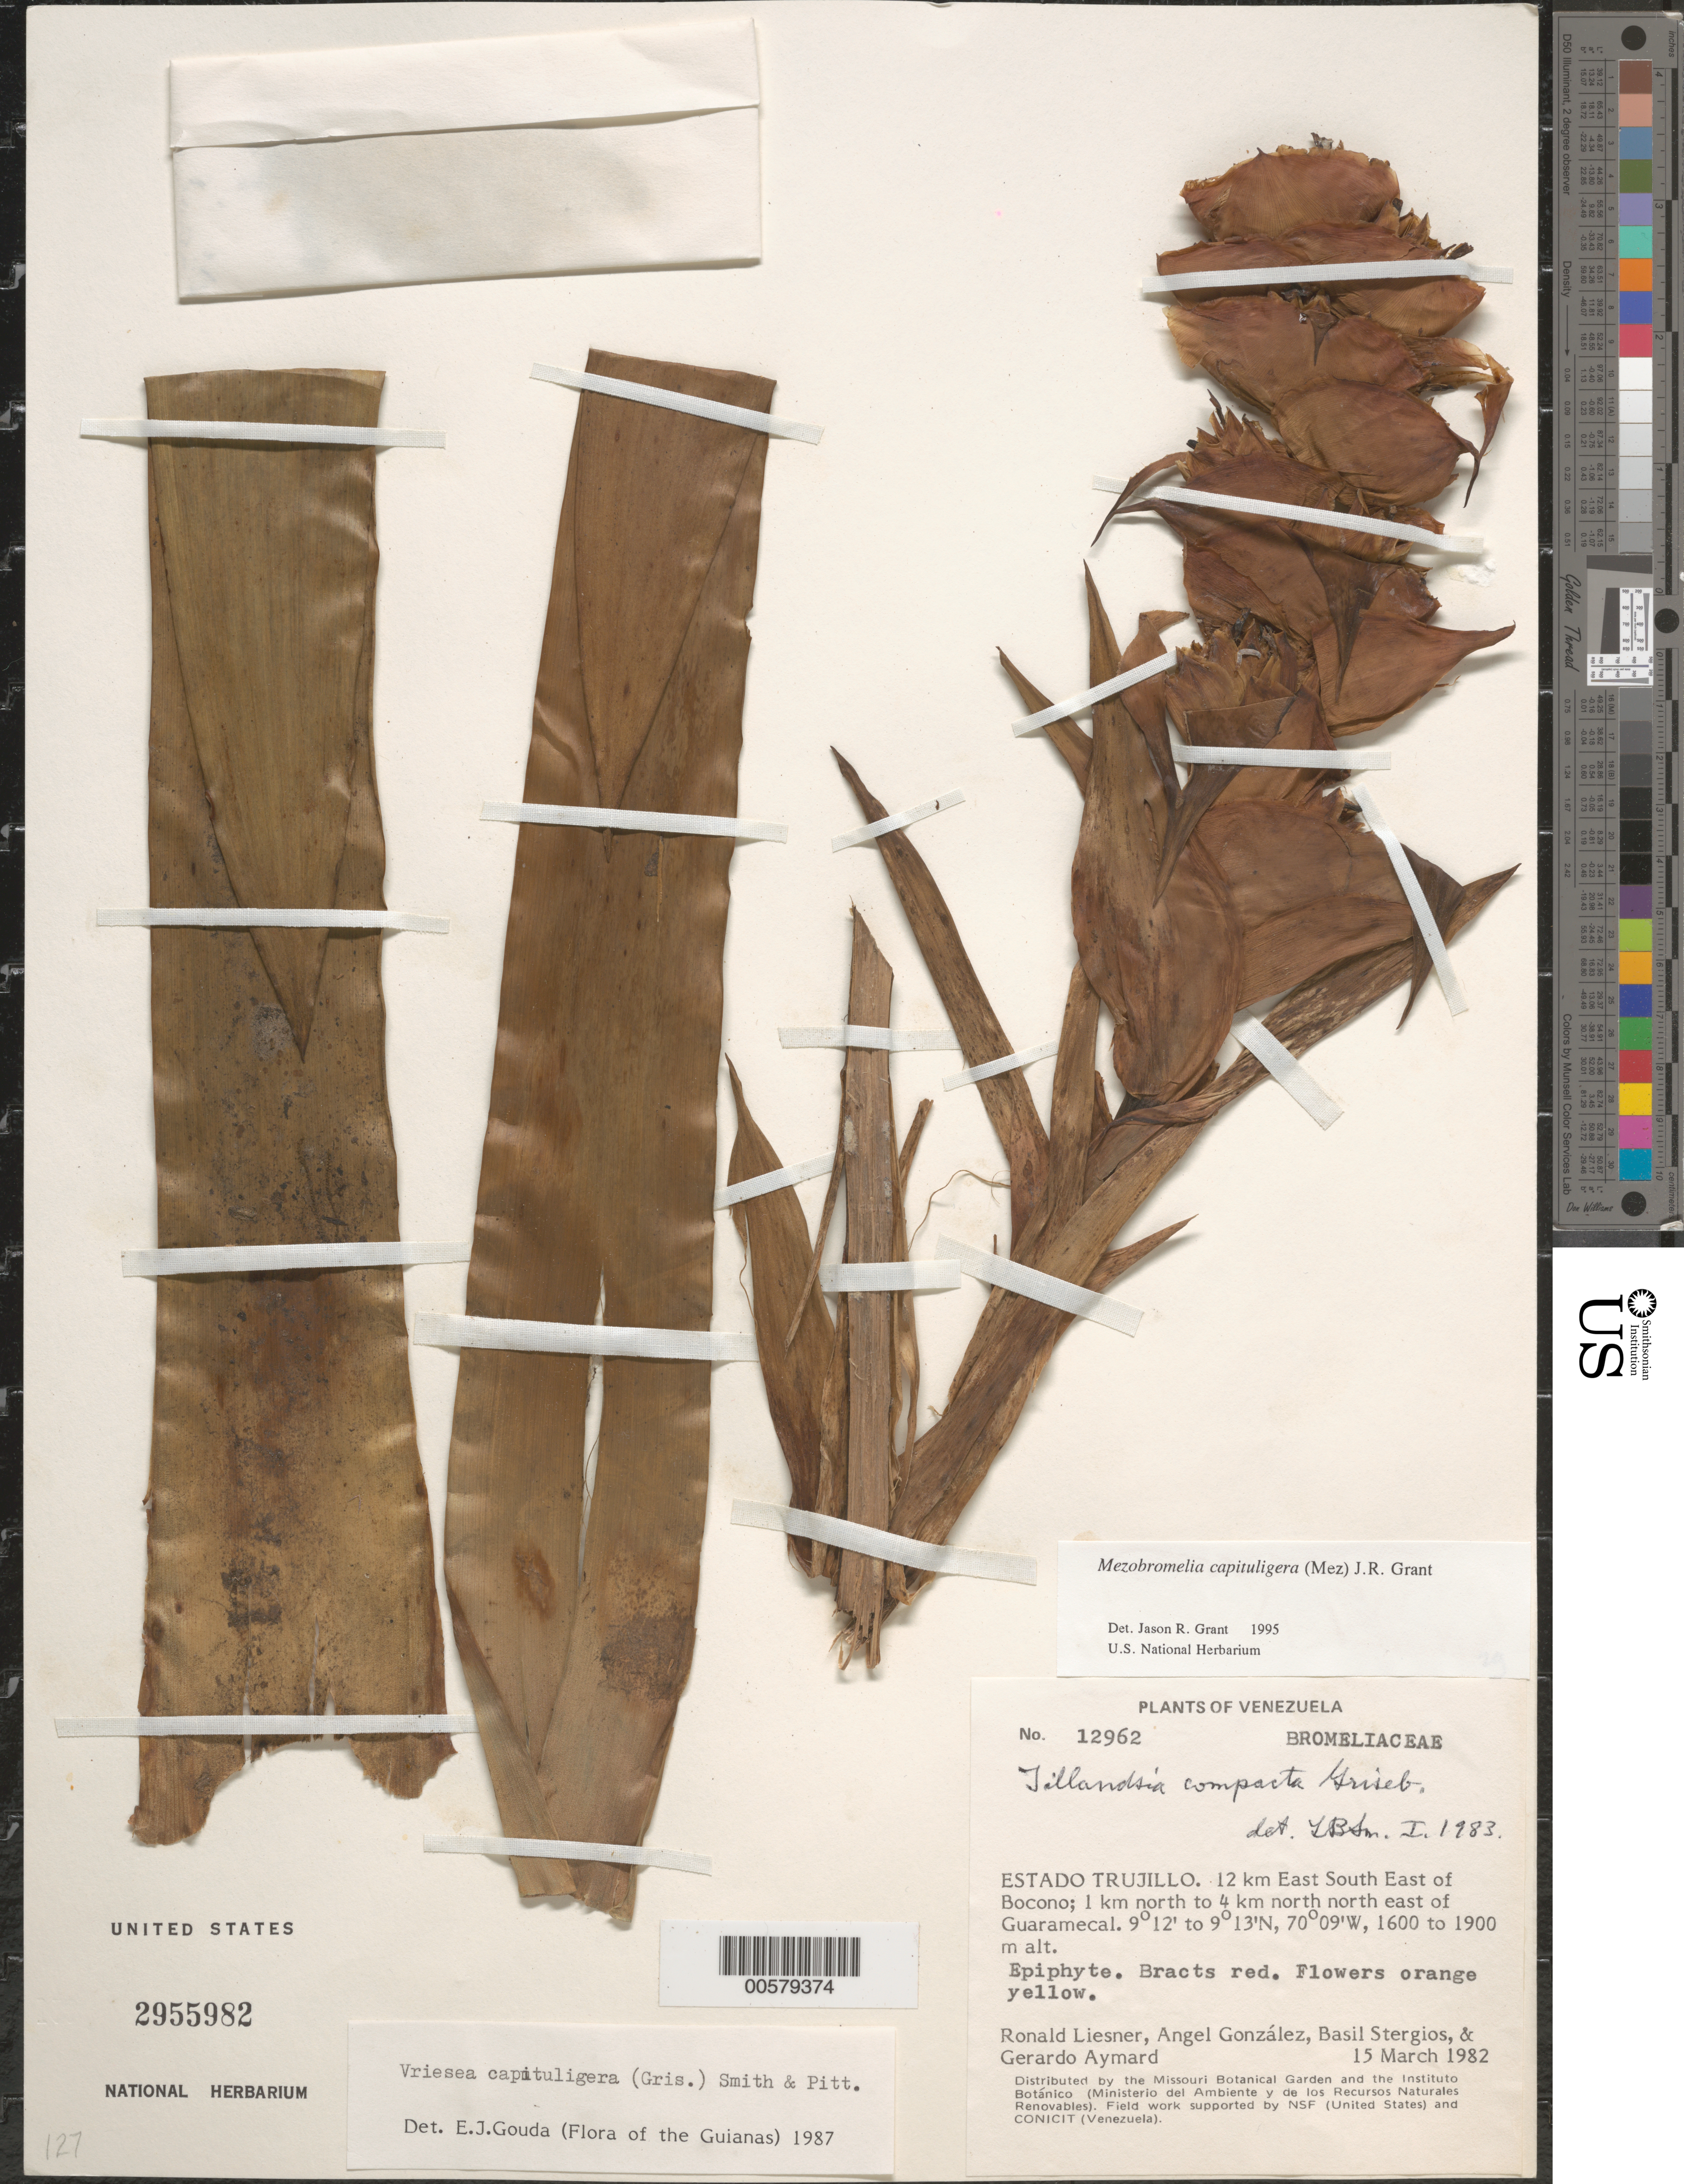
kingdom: Plantae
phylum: Tracheophyta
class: Liliopsida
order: Poales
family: Bromeliaceae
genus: Mezobromelia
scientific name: Mezobromelia capituligera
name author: (Griseb.) J.R. Grant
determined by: Grant, J. R., (SWITZERLAND)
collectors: R. L. Liesner, A. C. González, B. G. Stergios & G. A. Aymard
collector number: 12962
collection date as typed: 15 Mar 1982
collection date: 1982-03-15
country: Venezuela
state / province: Trujillo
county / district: Boconó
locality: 12 km ESE of Boconó; 1 km N to 4 km NNE of Guaramacál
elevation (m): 1600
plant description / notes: MO, PORT, US, VEN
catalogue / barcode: US 2955982